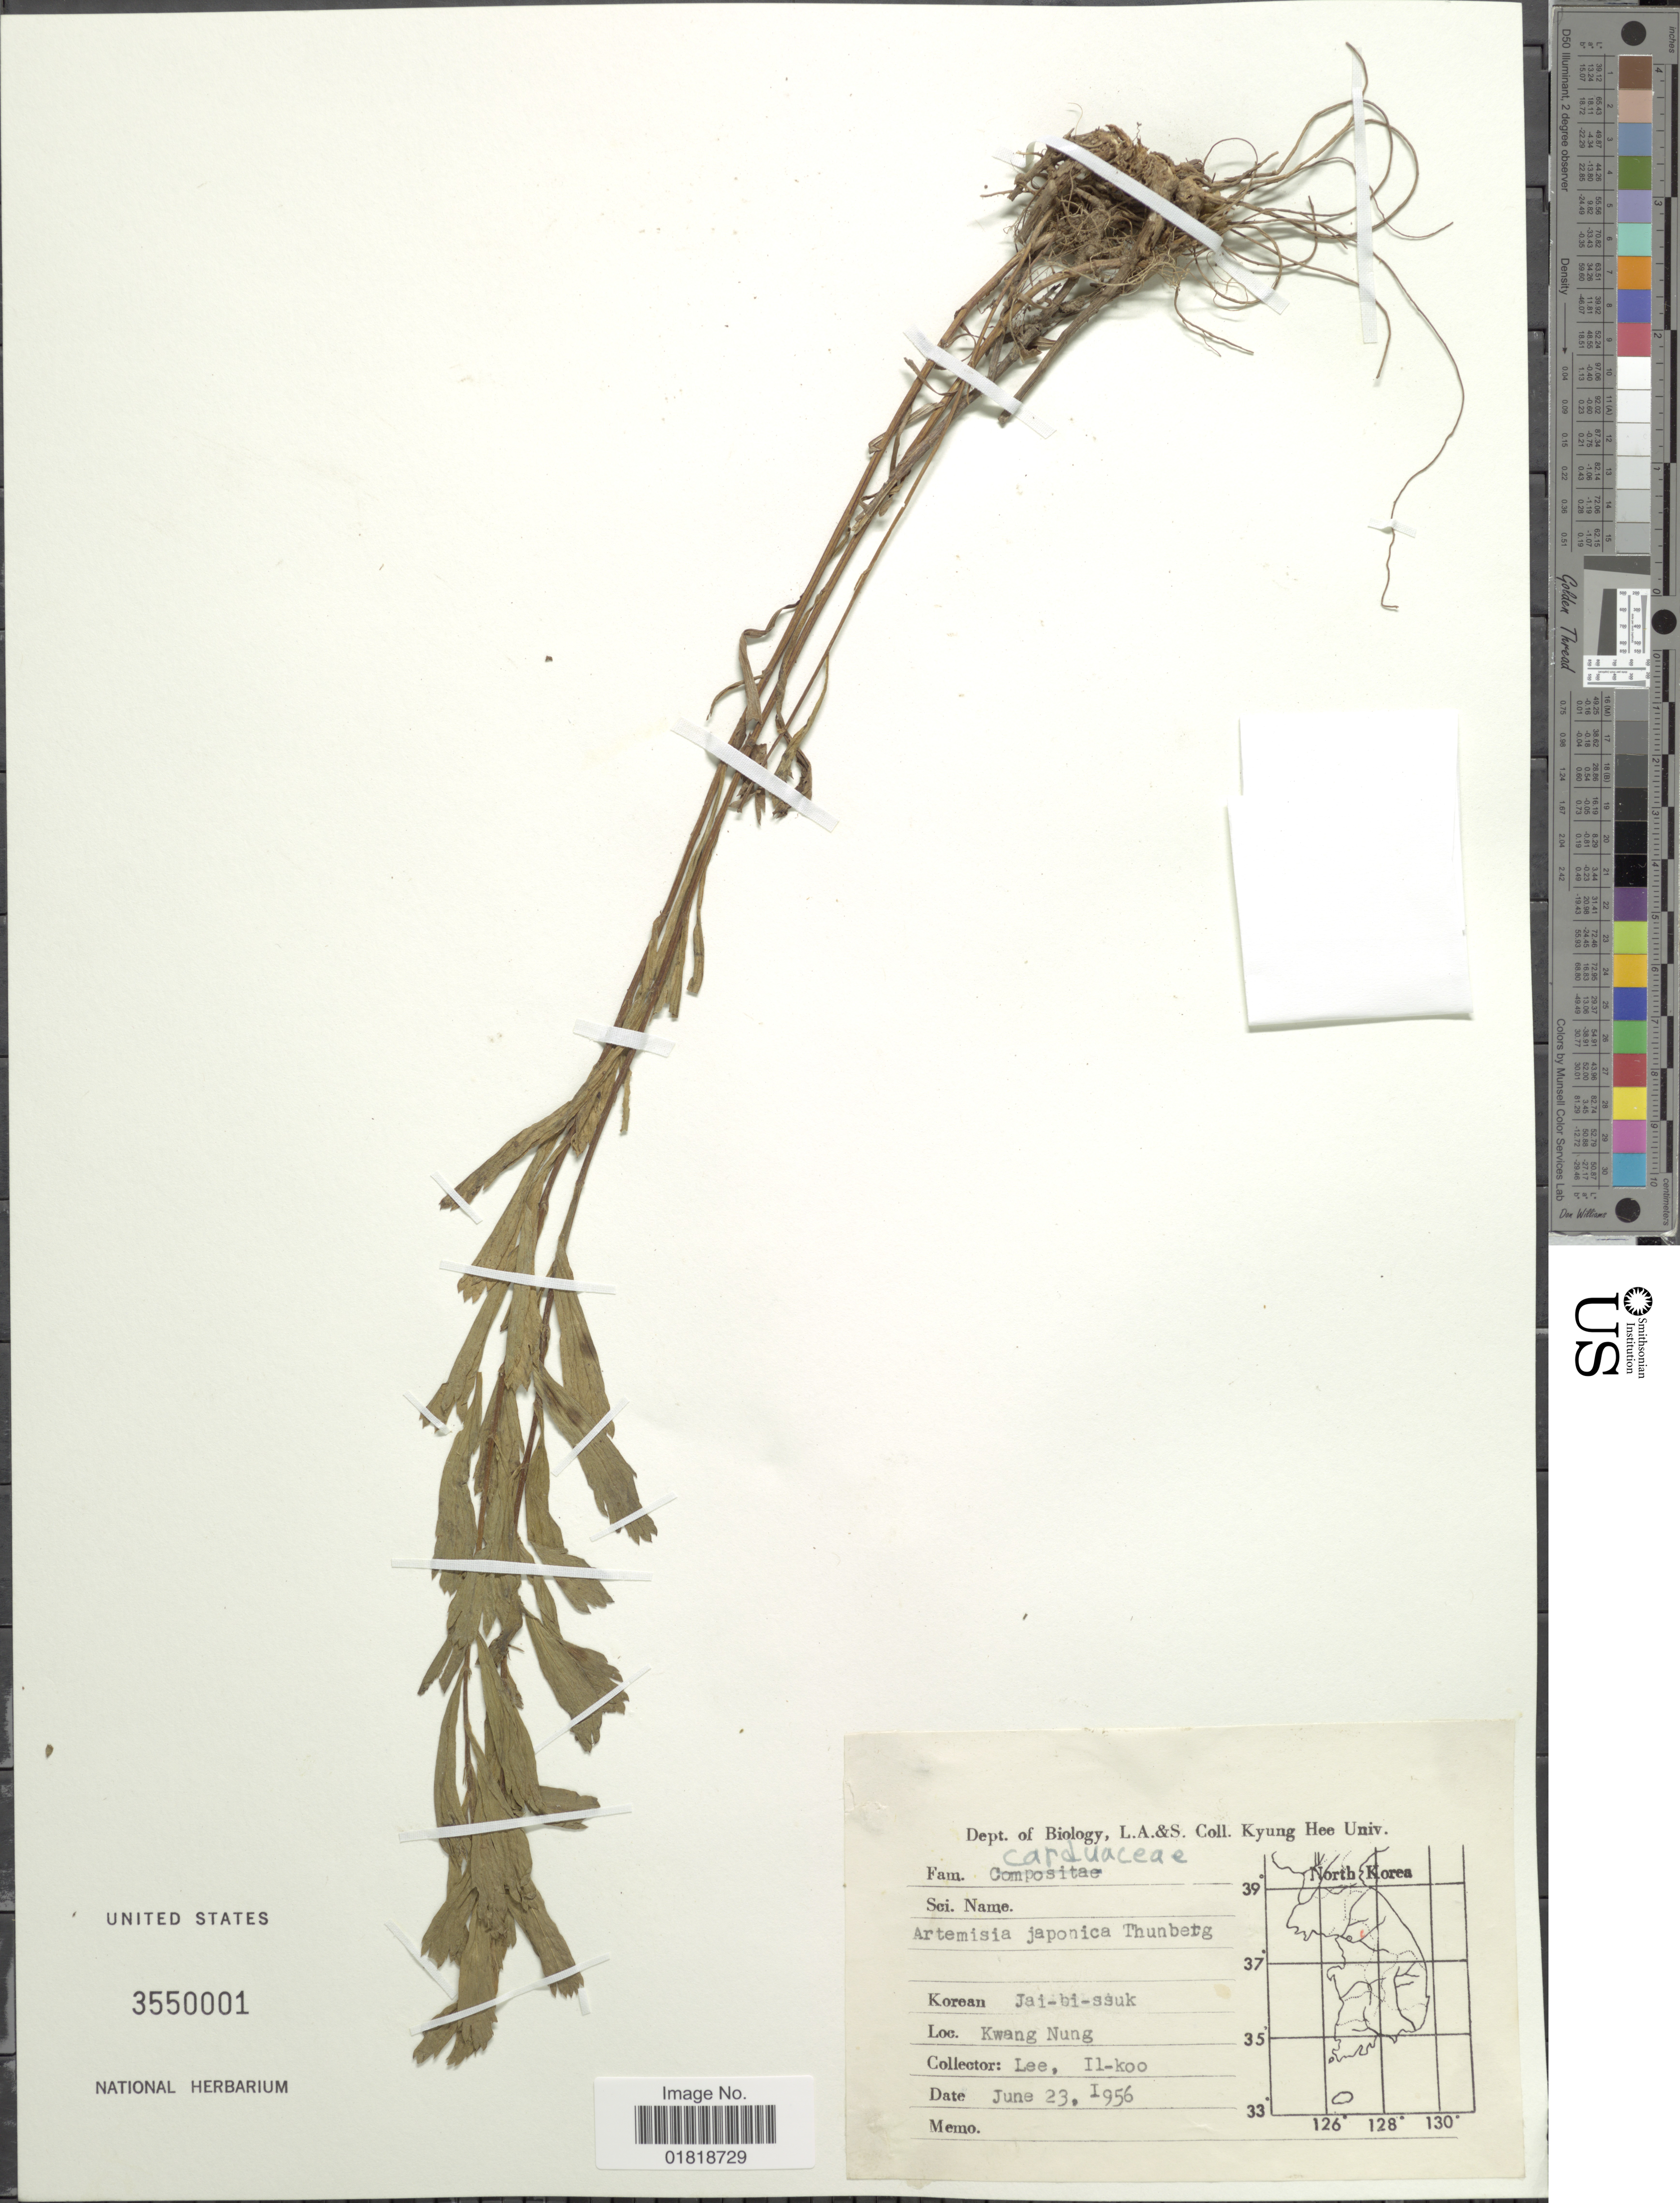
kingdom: Plantae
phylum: Tracheophyta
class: Magnoliopsida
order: Asterales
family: Asteraceae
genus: Artemisia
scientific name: Artemisia japonica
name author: Thunb.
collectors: I. Lee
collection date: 1956-06-23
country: South Korea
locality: Kwang Nung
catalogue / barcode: US 3550001